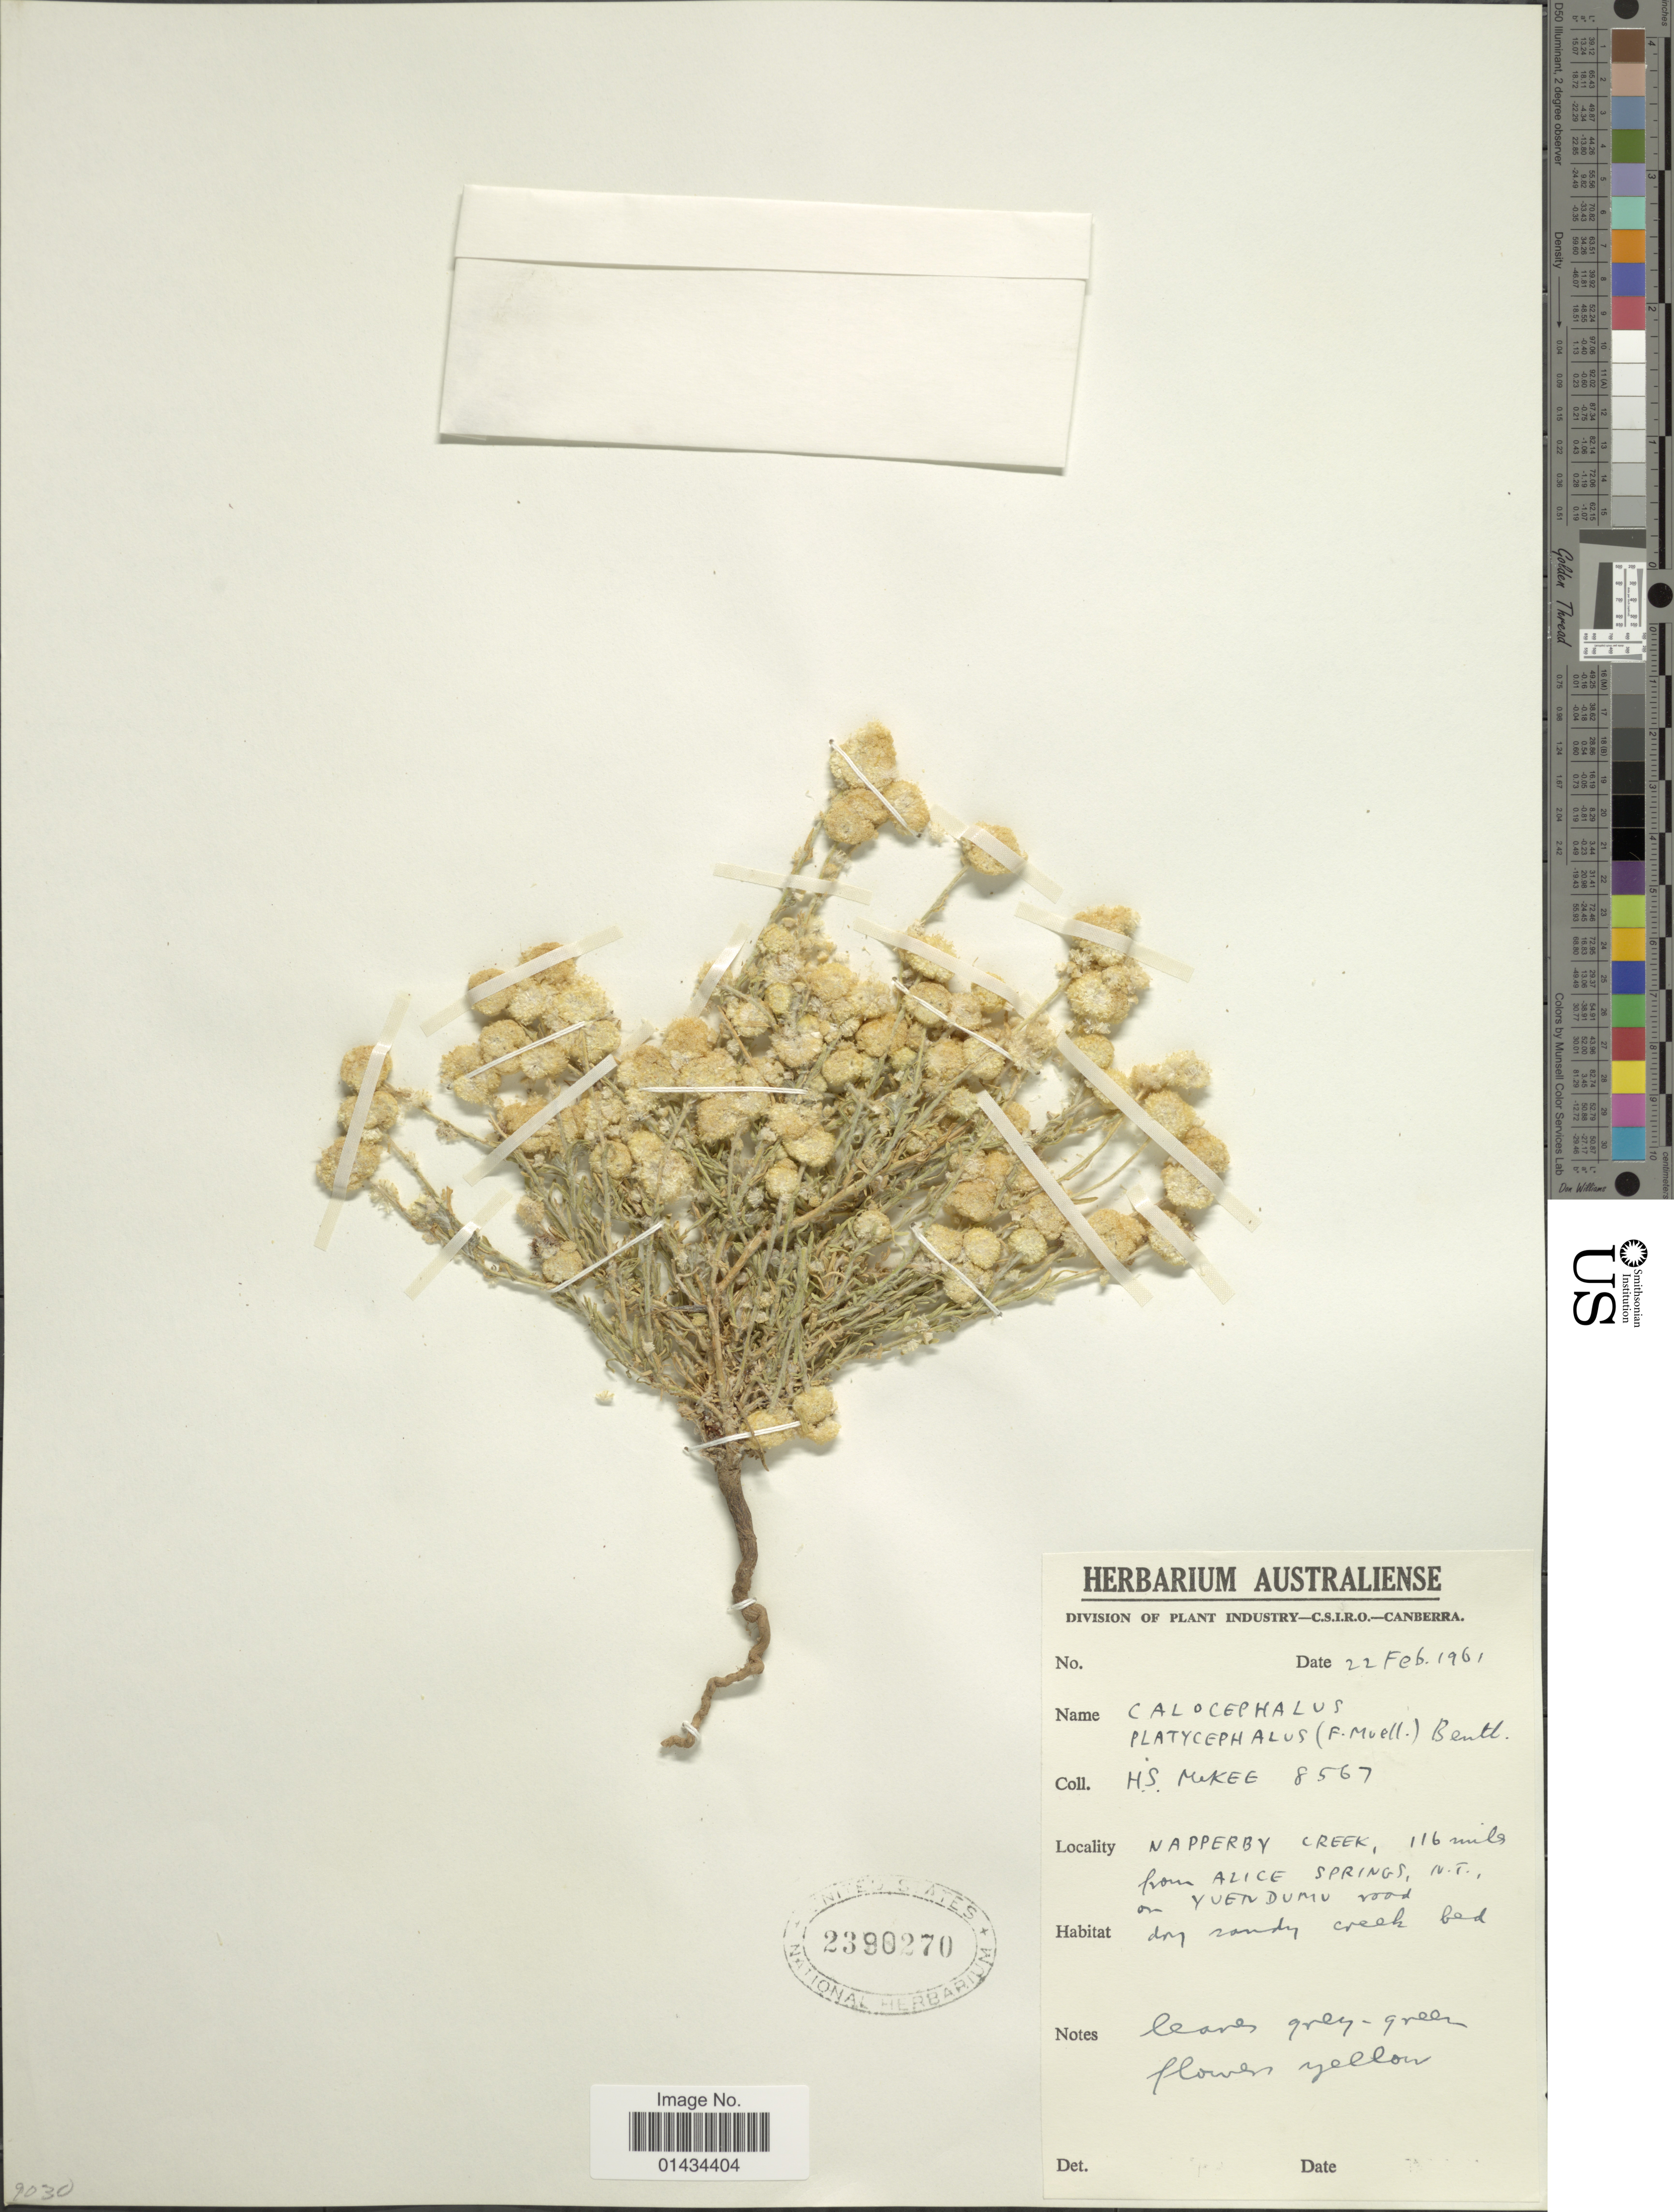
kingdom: Plantae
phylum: Tracheophyta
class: Magnoliopsida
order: Asterales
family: Asteraceae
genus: Calocephalus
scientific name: Calocephalus platycephalus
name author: (F. Muell.) Benth.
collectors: H. S. McKee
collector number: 8567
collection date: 1961-02-22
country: Australia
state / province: Northern Territory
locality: Napperby Creek, 116 miles from Alice Springs, on Yentdumu wood, dry sandy creek bed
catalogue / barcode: US 2390270